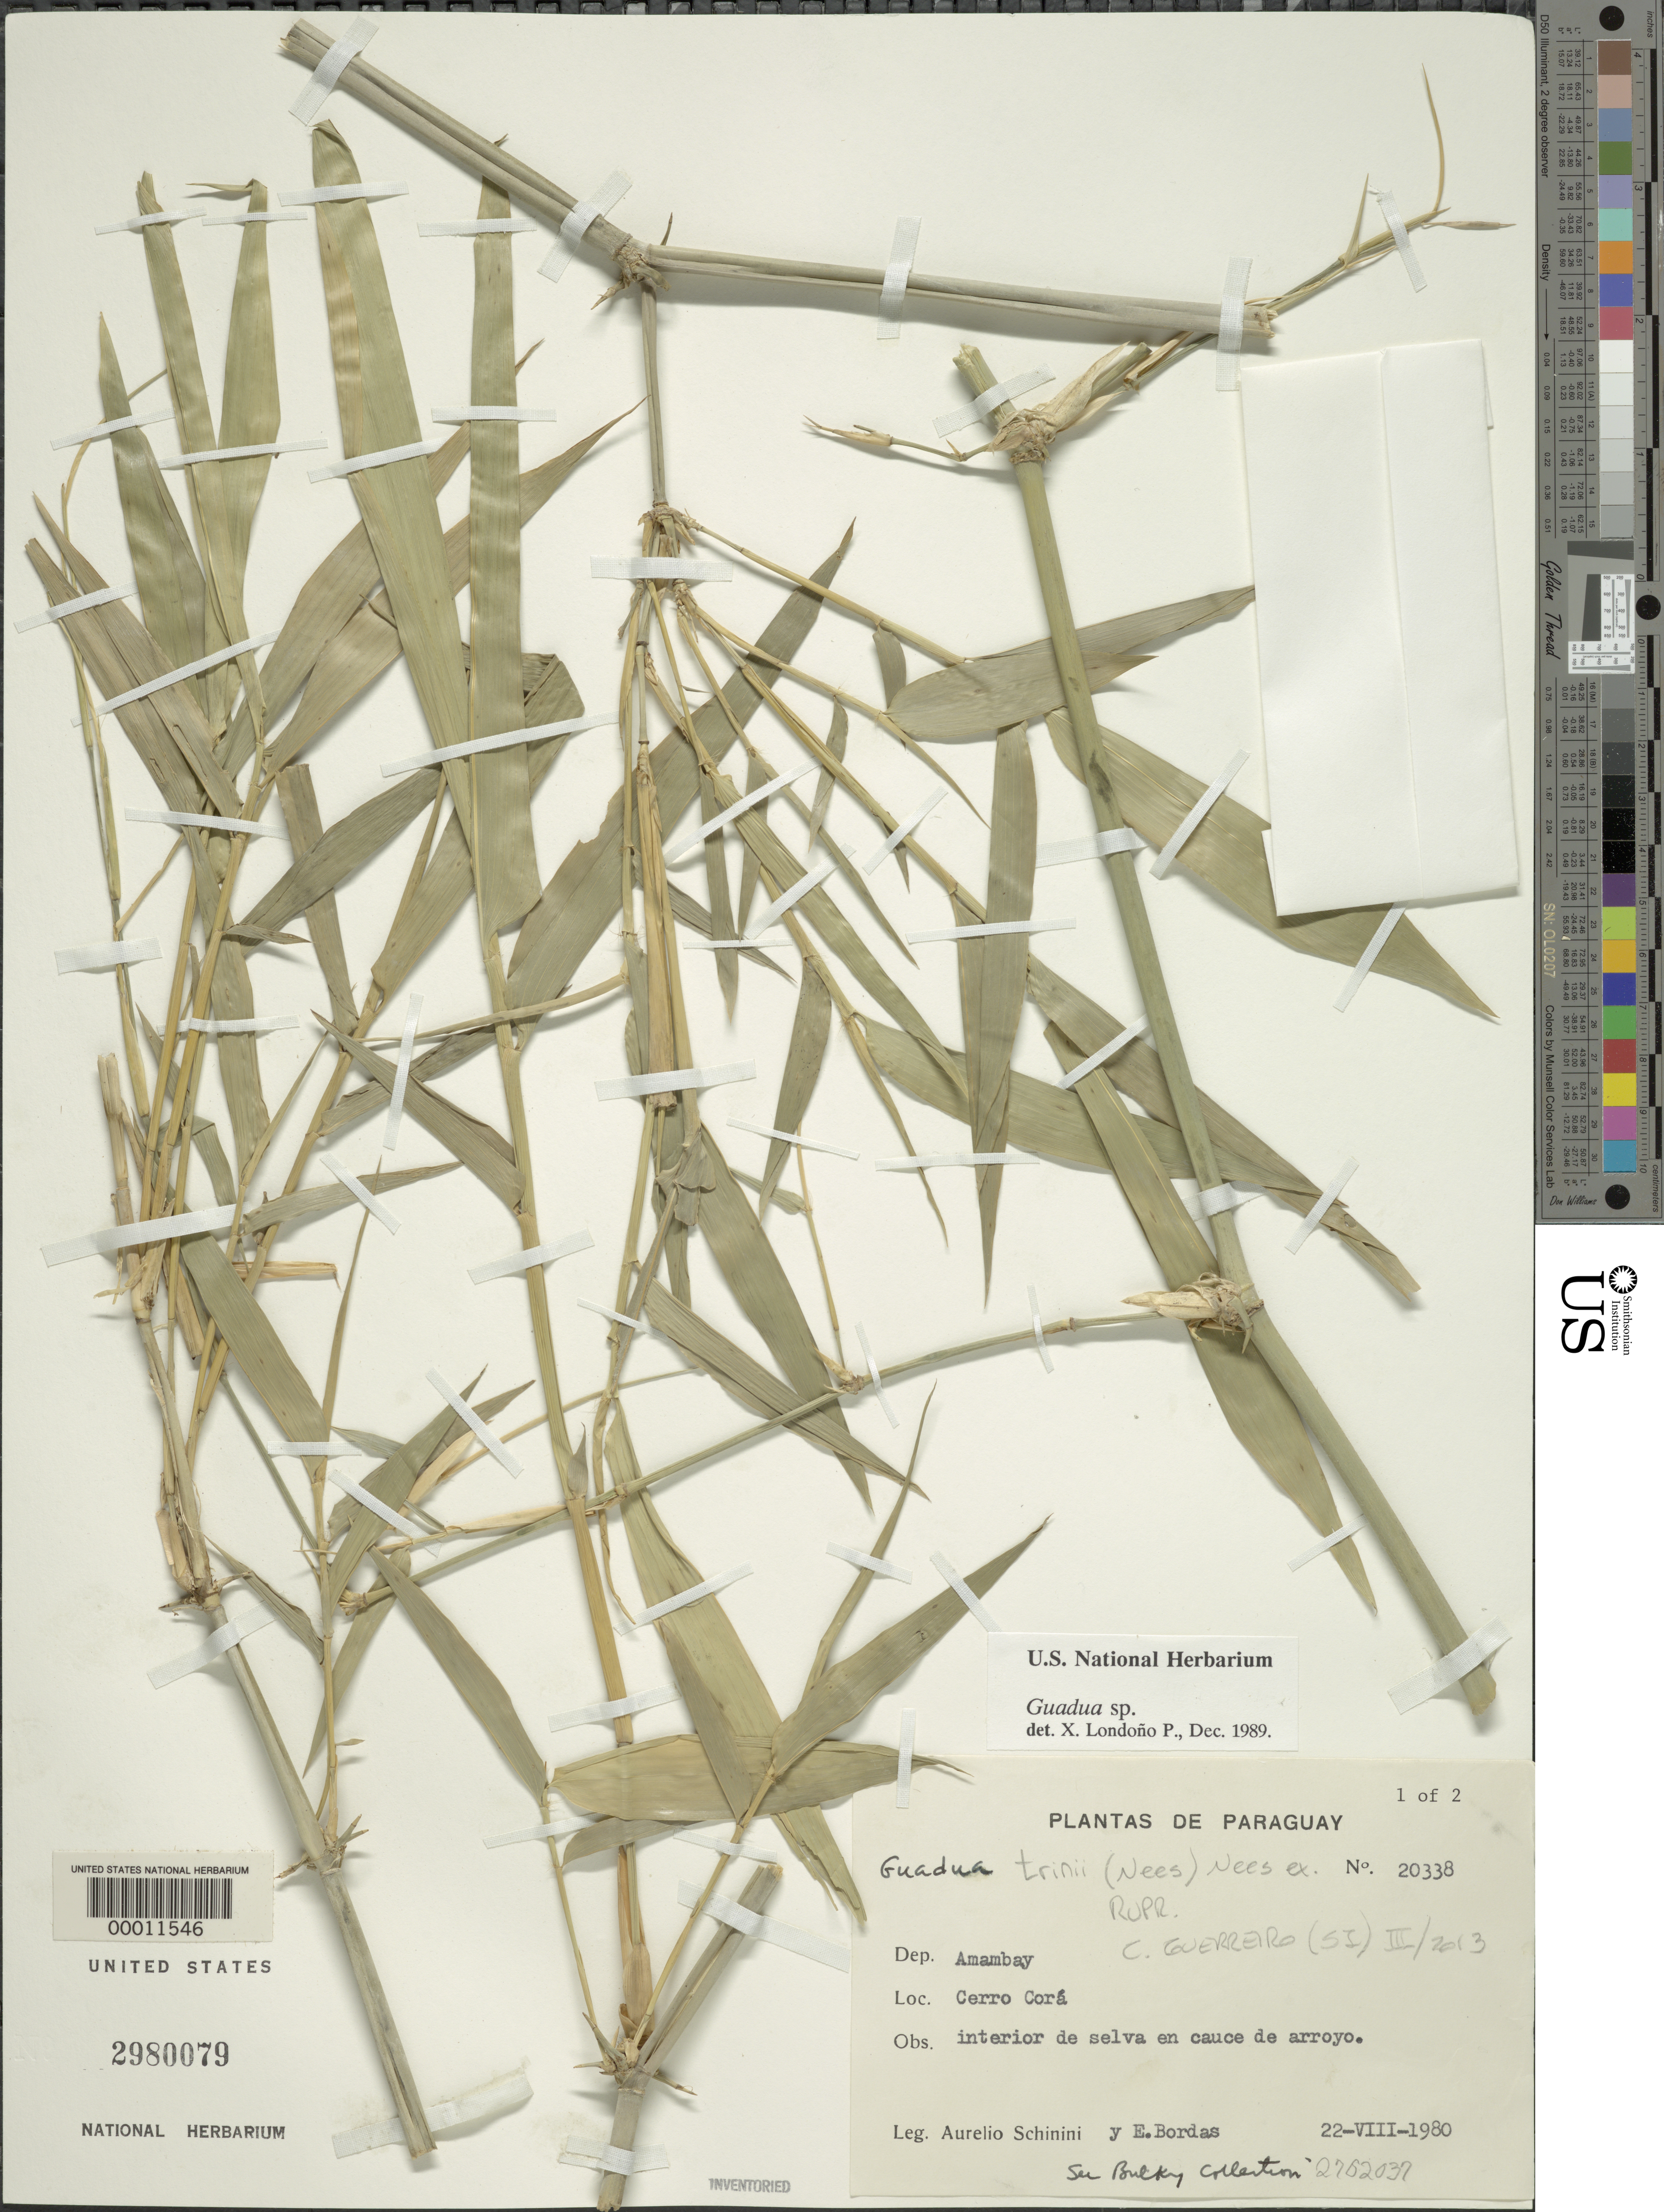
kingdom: Plantae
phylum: Tracheophyta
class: Liliopsida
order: Poales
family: Poaceae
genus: Guadua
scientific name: Guadua sp.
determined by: McMurchie, Elizabeth, (UNITED STATES)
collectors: A. Schinini & E. Bordas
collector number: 20338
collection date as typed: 22 Aug 1980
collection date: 1980-08-22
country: Paraguay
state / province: Amambay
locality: Cerro Cora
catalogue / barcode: US 2980079